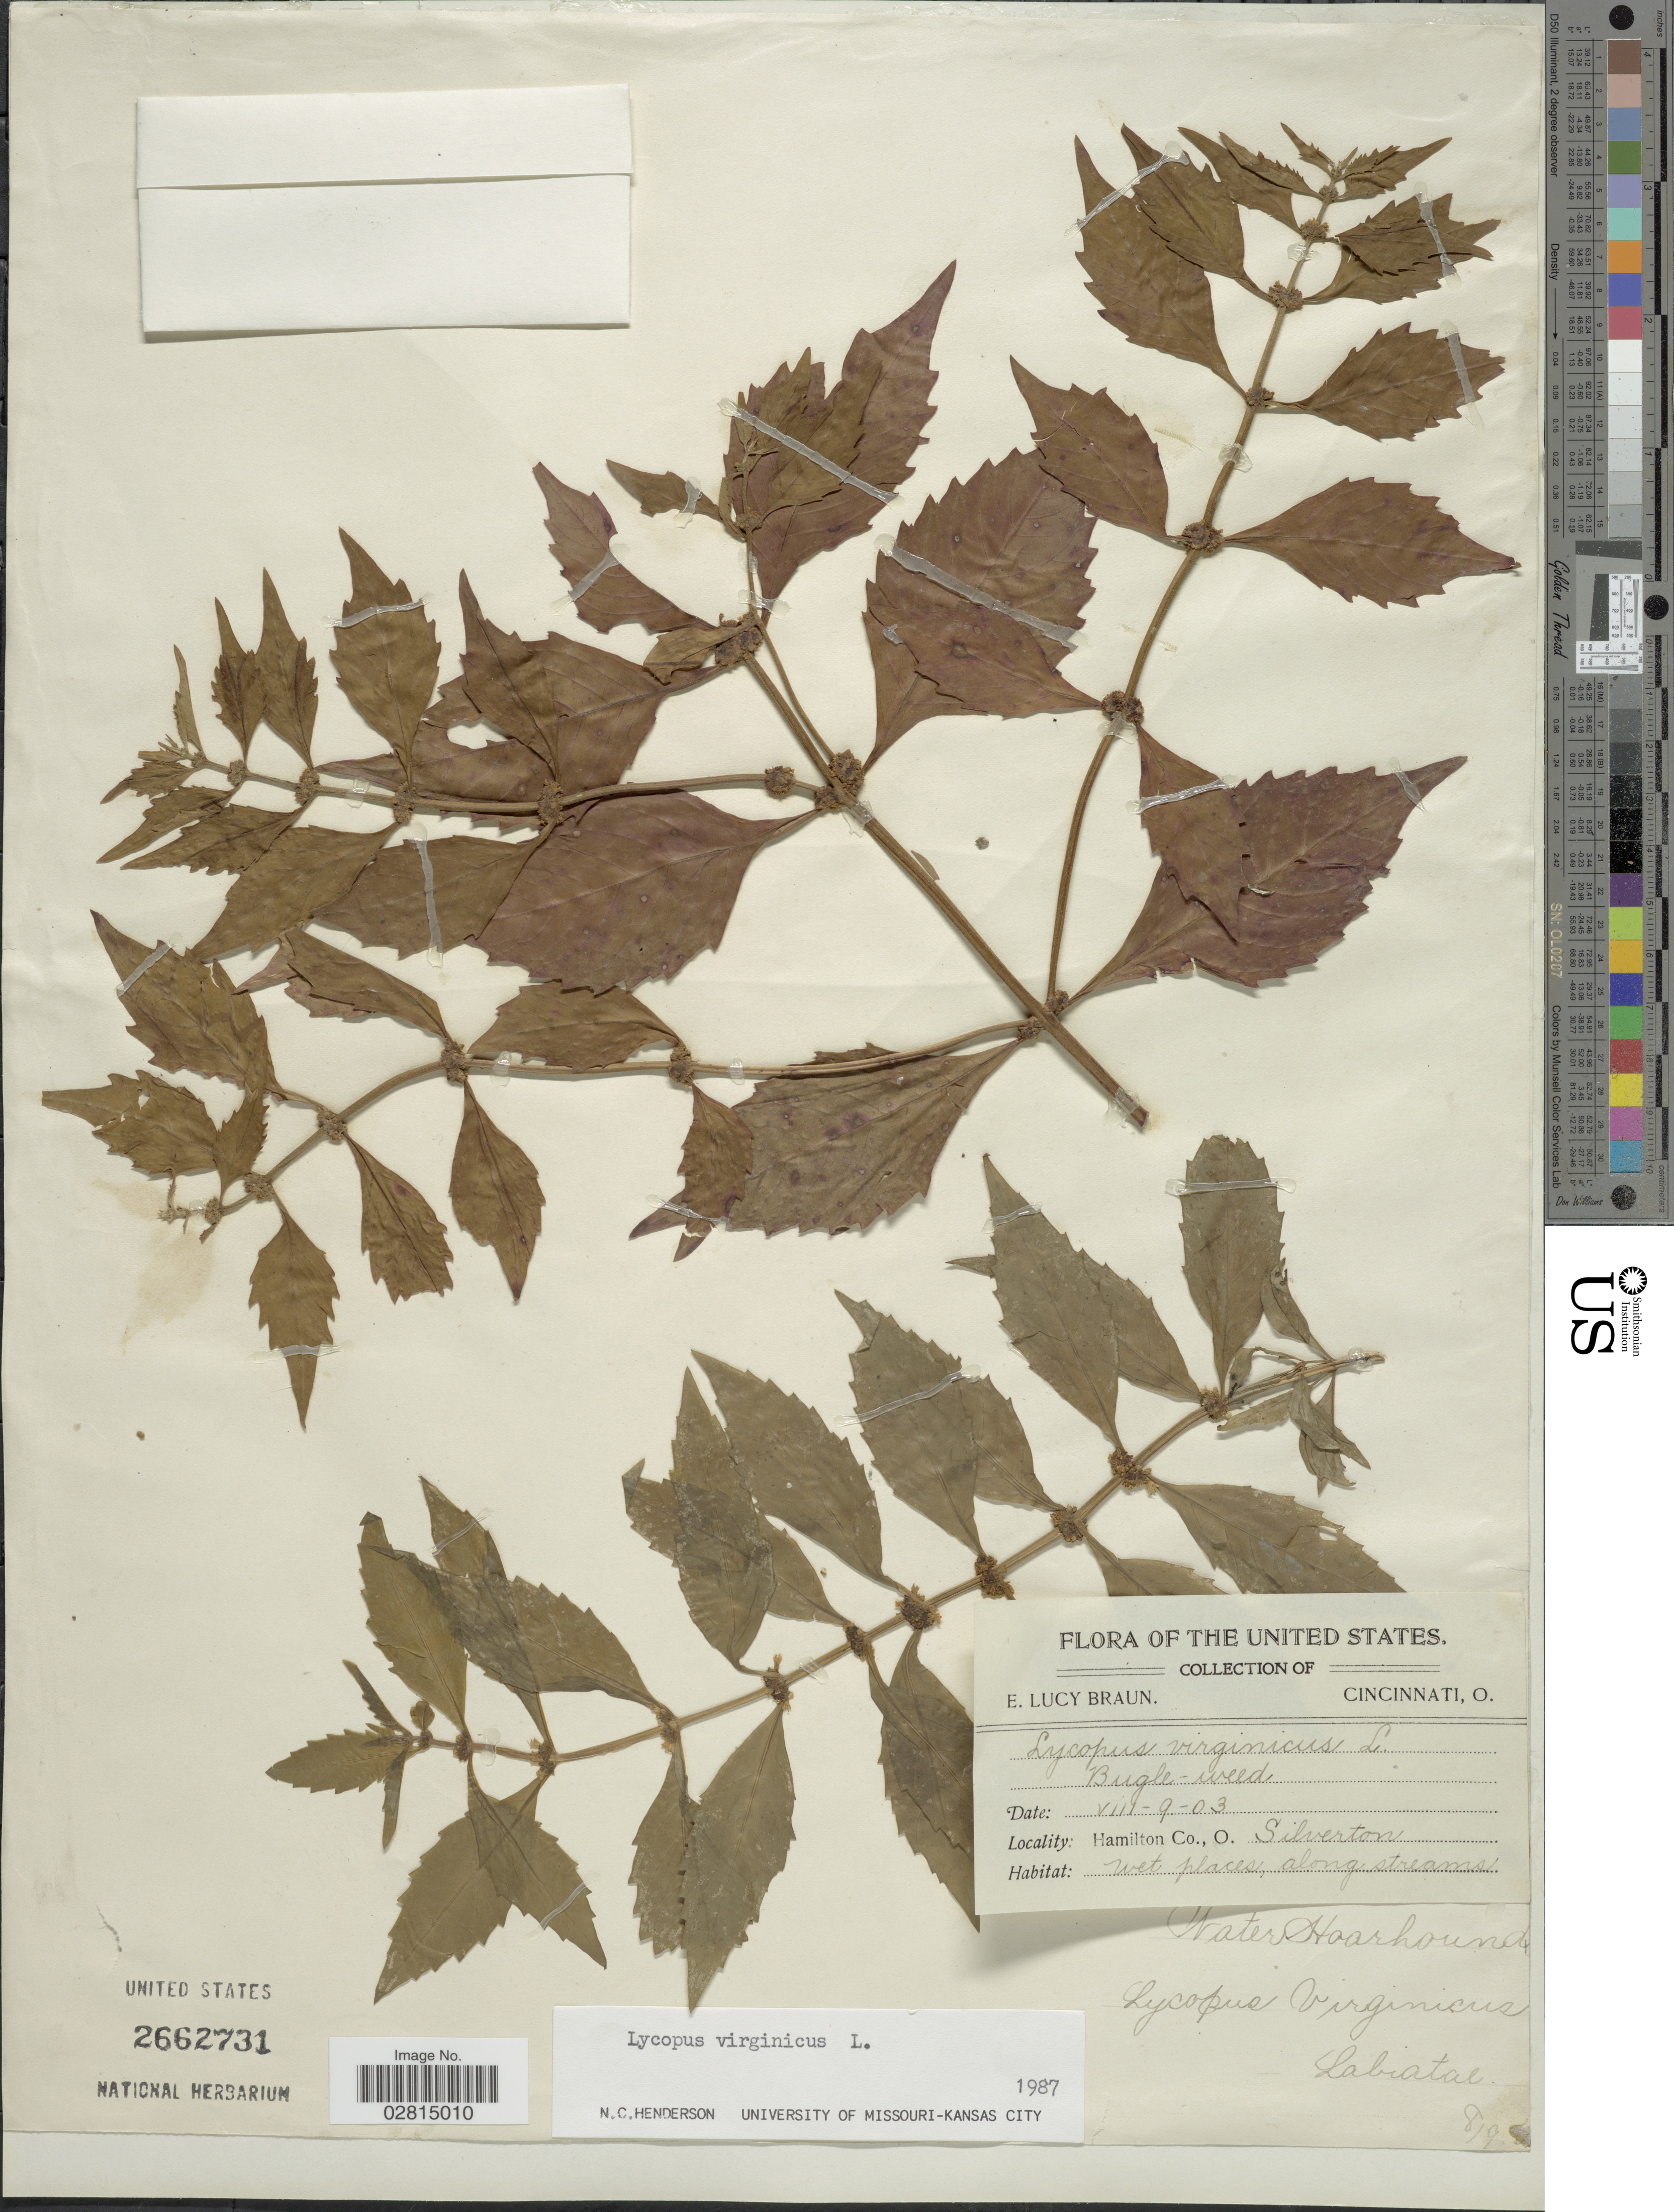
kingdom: Plantae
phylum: Tracheophyta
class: Magnoliopsida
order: Lamiales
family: Lamiaceae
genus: Lycopus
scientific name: Lycopus virginicus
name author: L.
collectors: E. L. Braun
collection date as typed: Transcribed d/m/y: 9/8/3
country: United States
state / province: Ohio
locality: Hamilton Co., O., Silverton.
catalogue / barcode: US 2662731